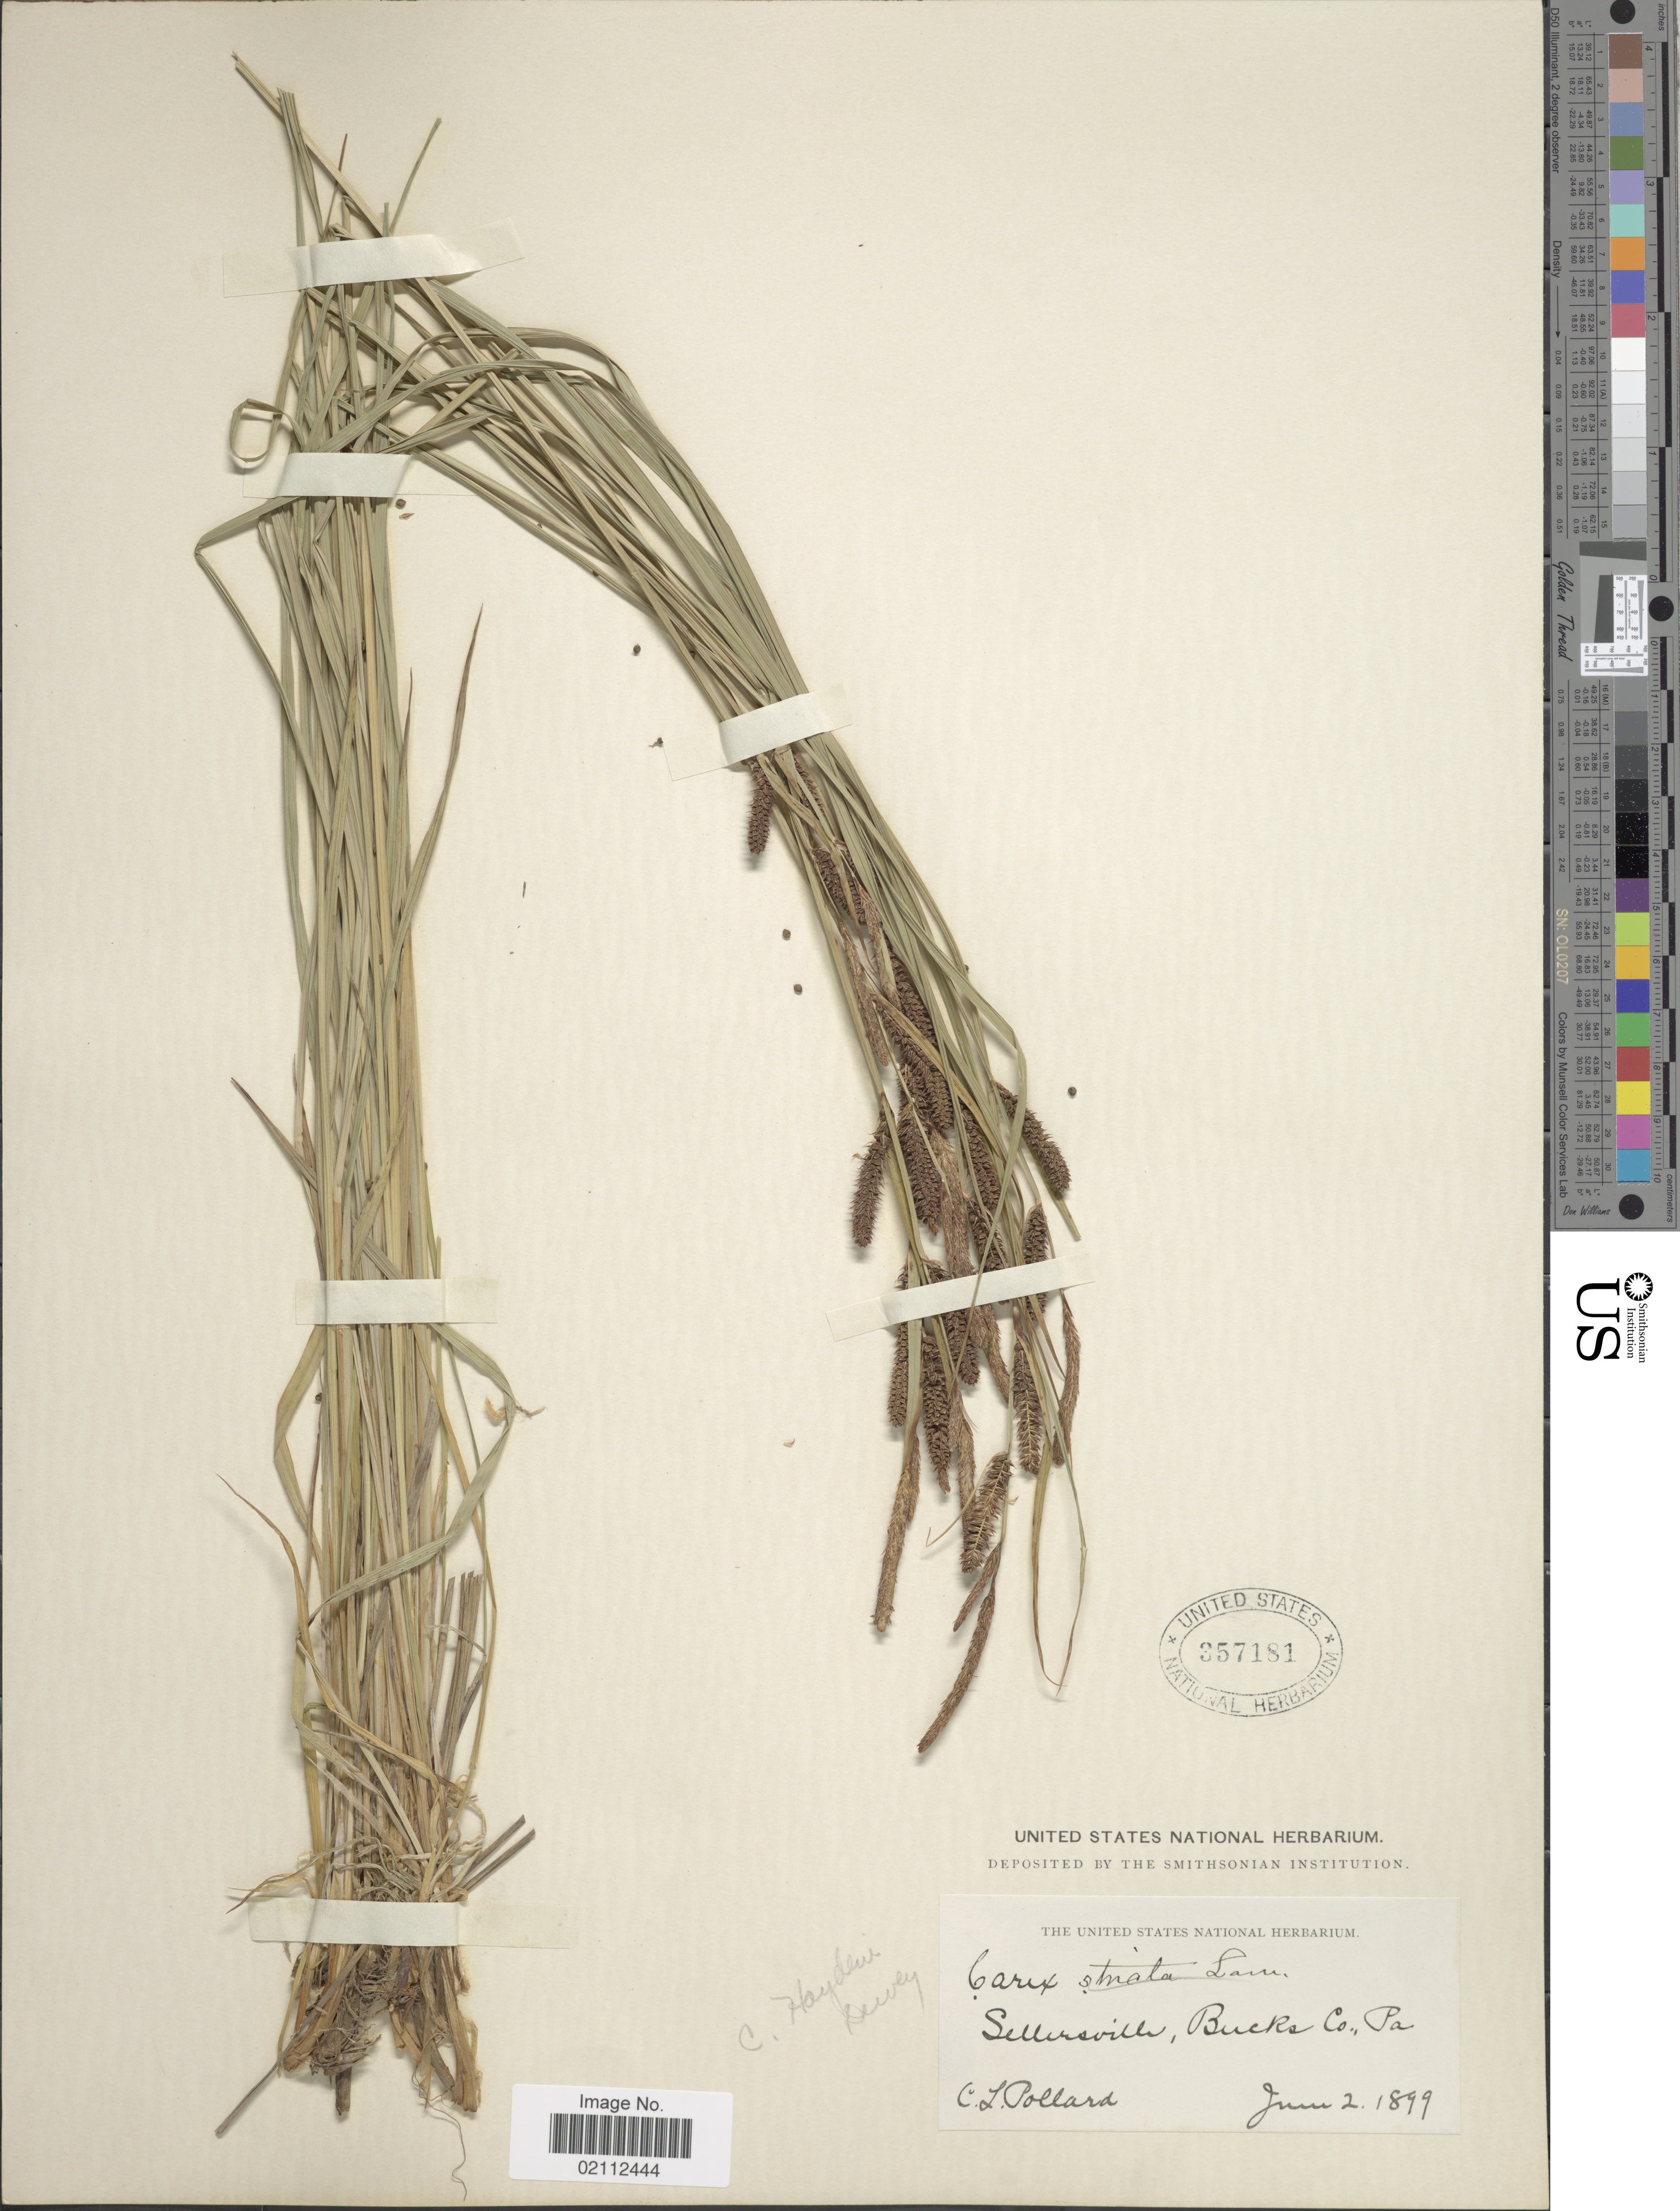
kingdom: Plantae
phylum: Tracheophyta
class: Liliopsida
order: Poales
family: Cyperaceae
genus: Carex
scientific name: Carex haydenii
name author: Dewey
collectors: C. L. Pollard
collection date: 1899-06-02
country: United States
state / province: Pennsylvania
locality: Sellersville, Bucks Co.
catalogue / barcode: US 357181